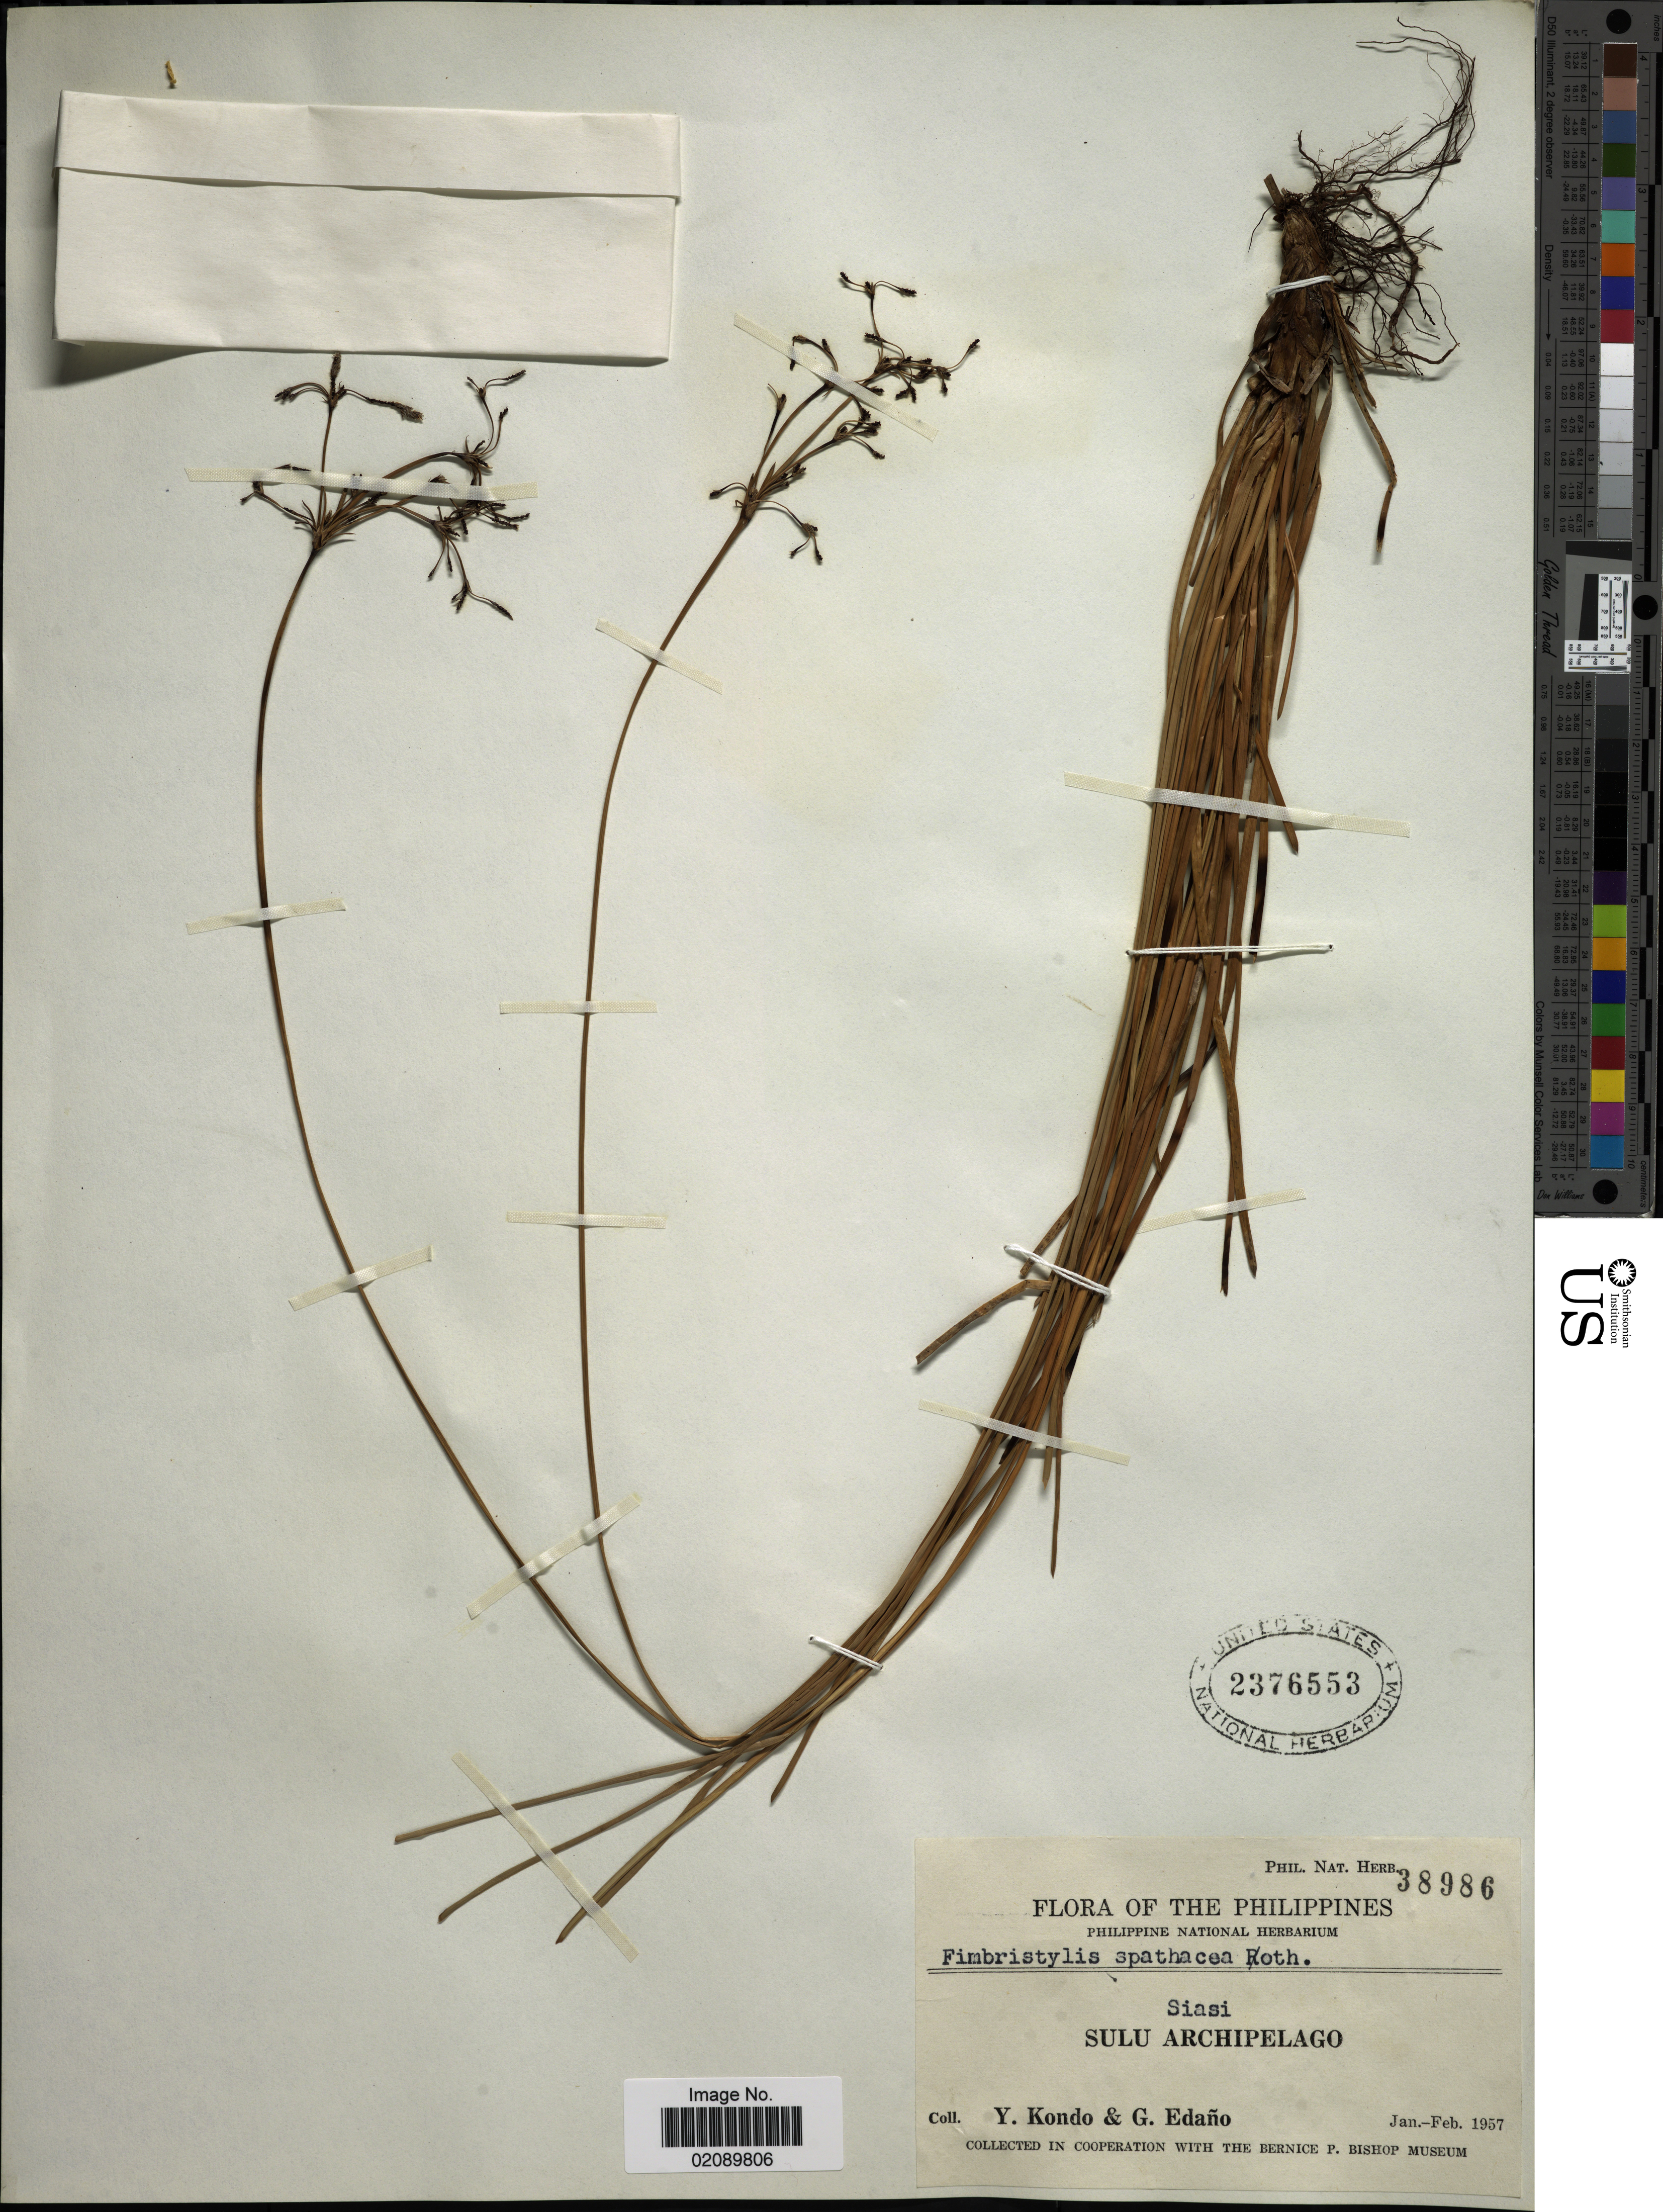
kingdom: Plantae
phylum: Tracheophyta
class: Liliopsida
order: Poales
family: Cyperaceae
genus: Fimbristylis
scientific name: Fimbristylis cymosa subsp. spathacea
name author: (Roth) T. Koyama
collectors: Y. Kondo & G. Edaño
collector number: Phil. Nat. Herb. 38986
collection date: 1957-01/1957-02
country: Philippines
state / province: Muslim Mindanao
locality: Siasi. Sulu Archipelago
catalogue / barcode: US 2376553